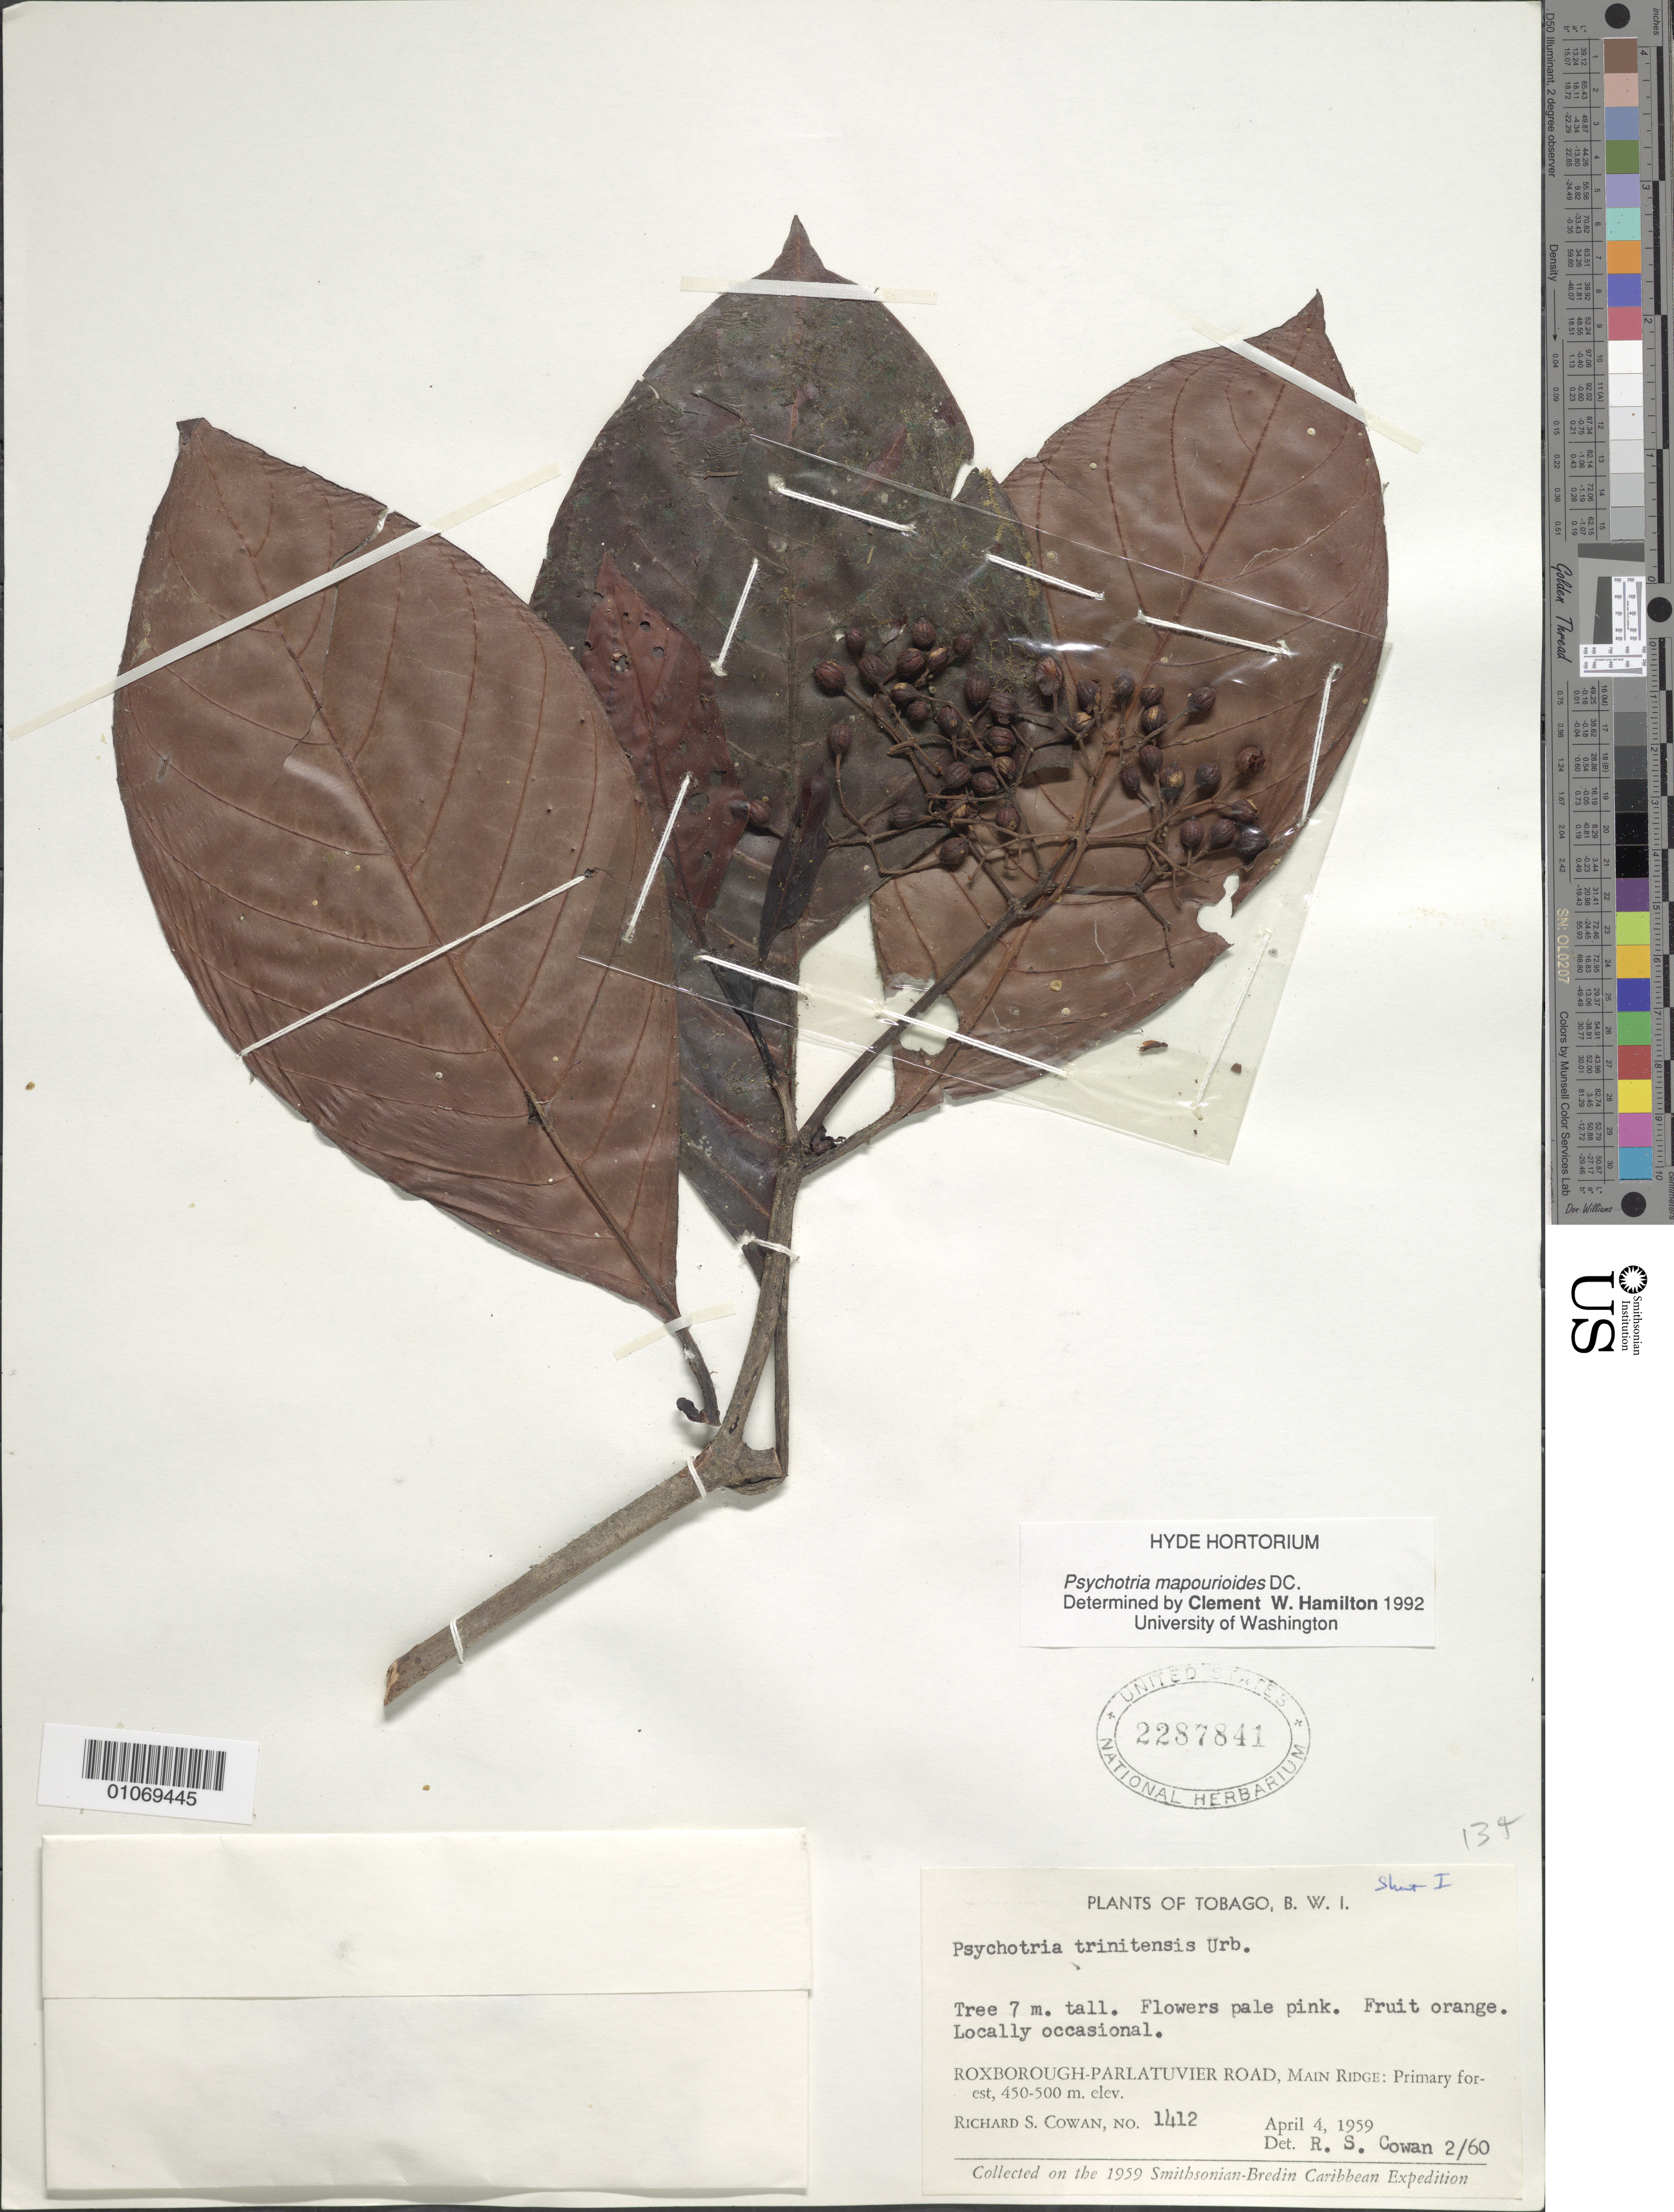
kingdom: Plantae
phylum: Tracheophyta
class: Magnoliopsida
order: Gentianales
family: Rubiaceae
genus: Psychotria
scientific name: Psychotria mapourioides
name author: DC.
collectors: R. S. Cowan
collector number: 1412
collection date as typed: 04 Apr 1959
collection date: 1959-04-04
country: Trinidad and Tobago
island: Tobago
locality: Roxborough-Parlatuvier Road, Main Ridge. Primary forest. Locally occasional.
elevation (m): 450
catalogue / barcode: US 2287841